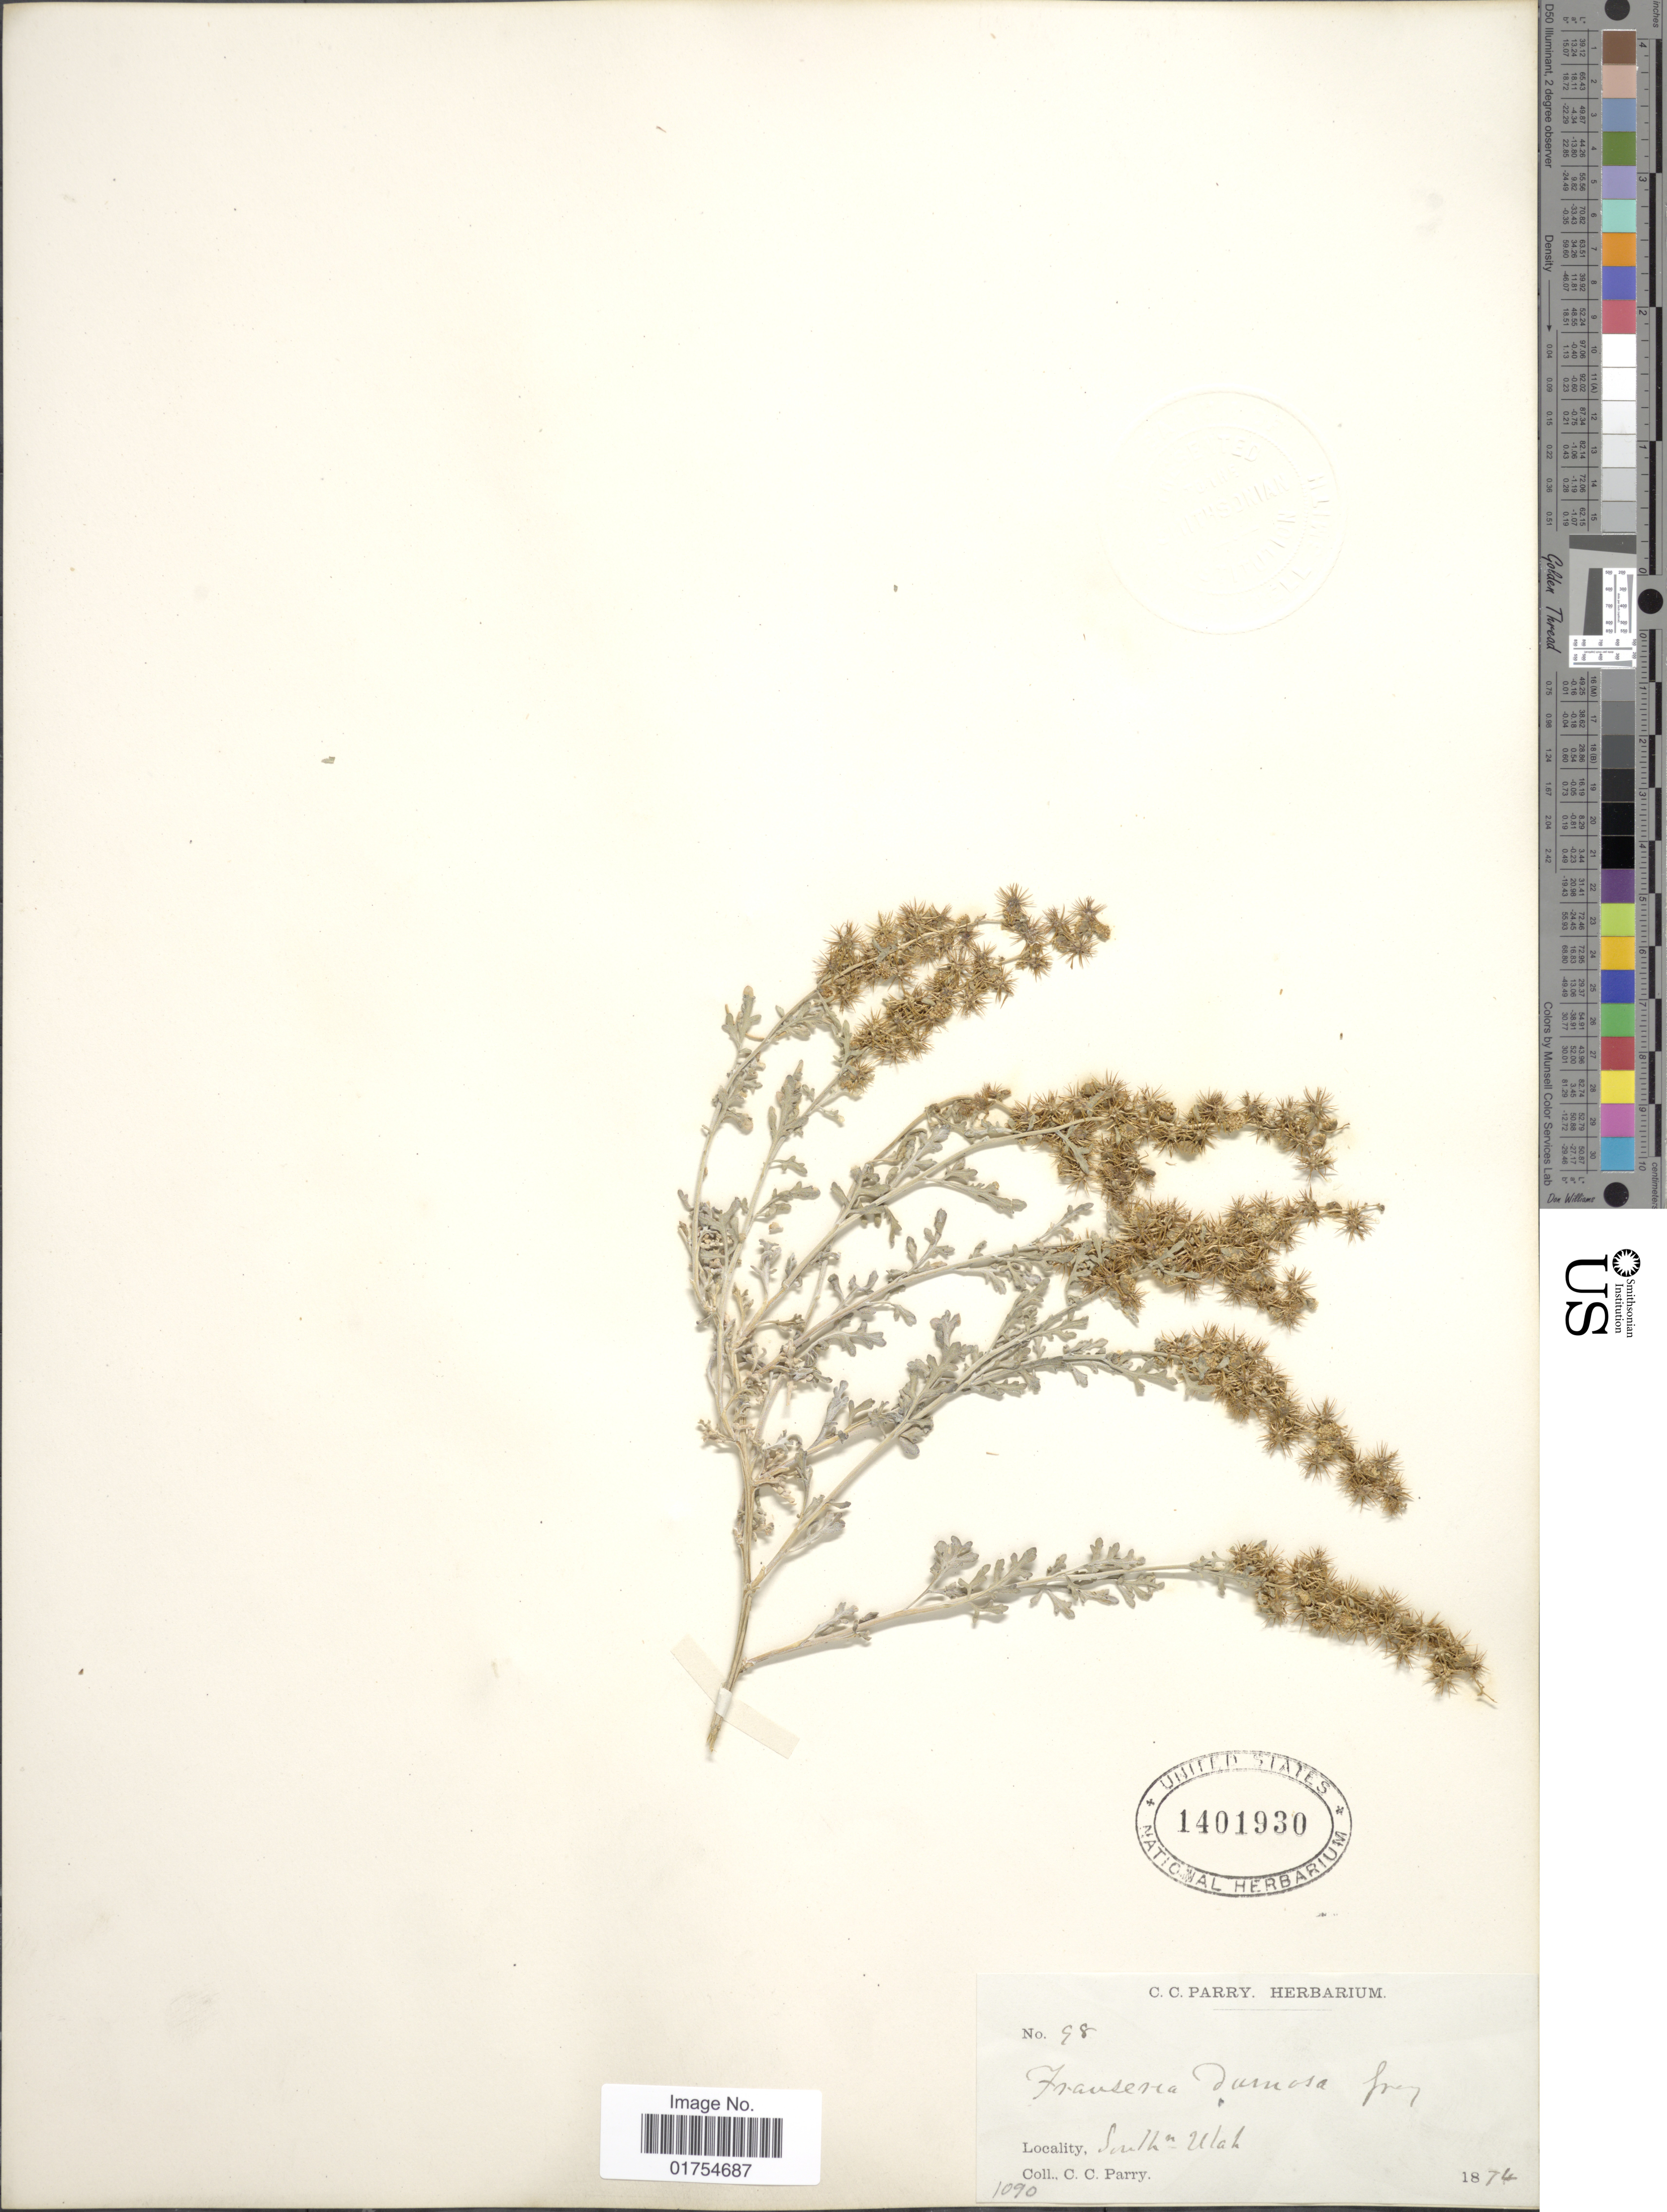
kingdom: Plantae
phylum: Tracheophyta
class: Magnoliopsida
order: Asterales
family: Asteraceae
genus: Franseria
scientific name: Franseria dumosa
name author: A. Gray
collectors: C. C. Parry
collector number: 98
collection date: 1874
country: United States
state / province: Utah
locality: Southern Utah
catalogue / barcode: US 1401930